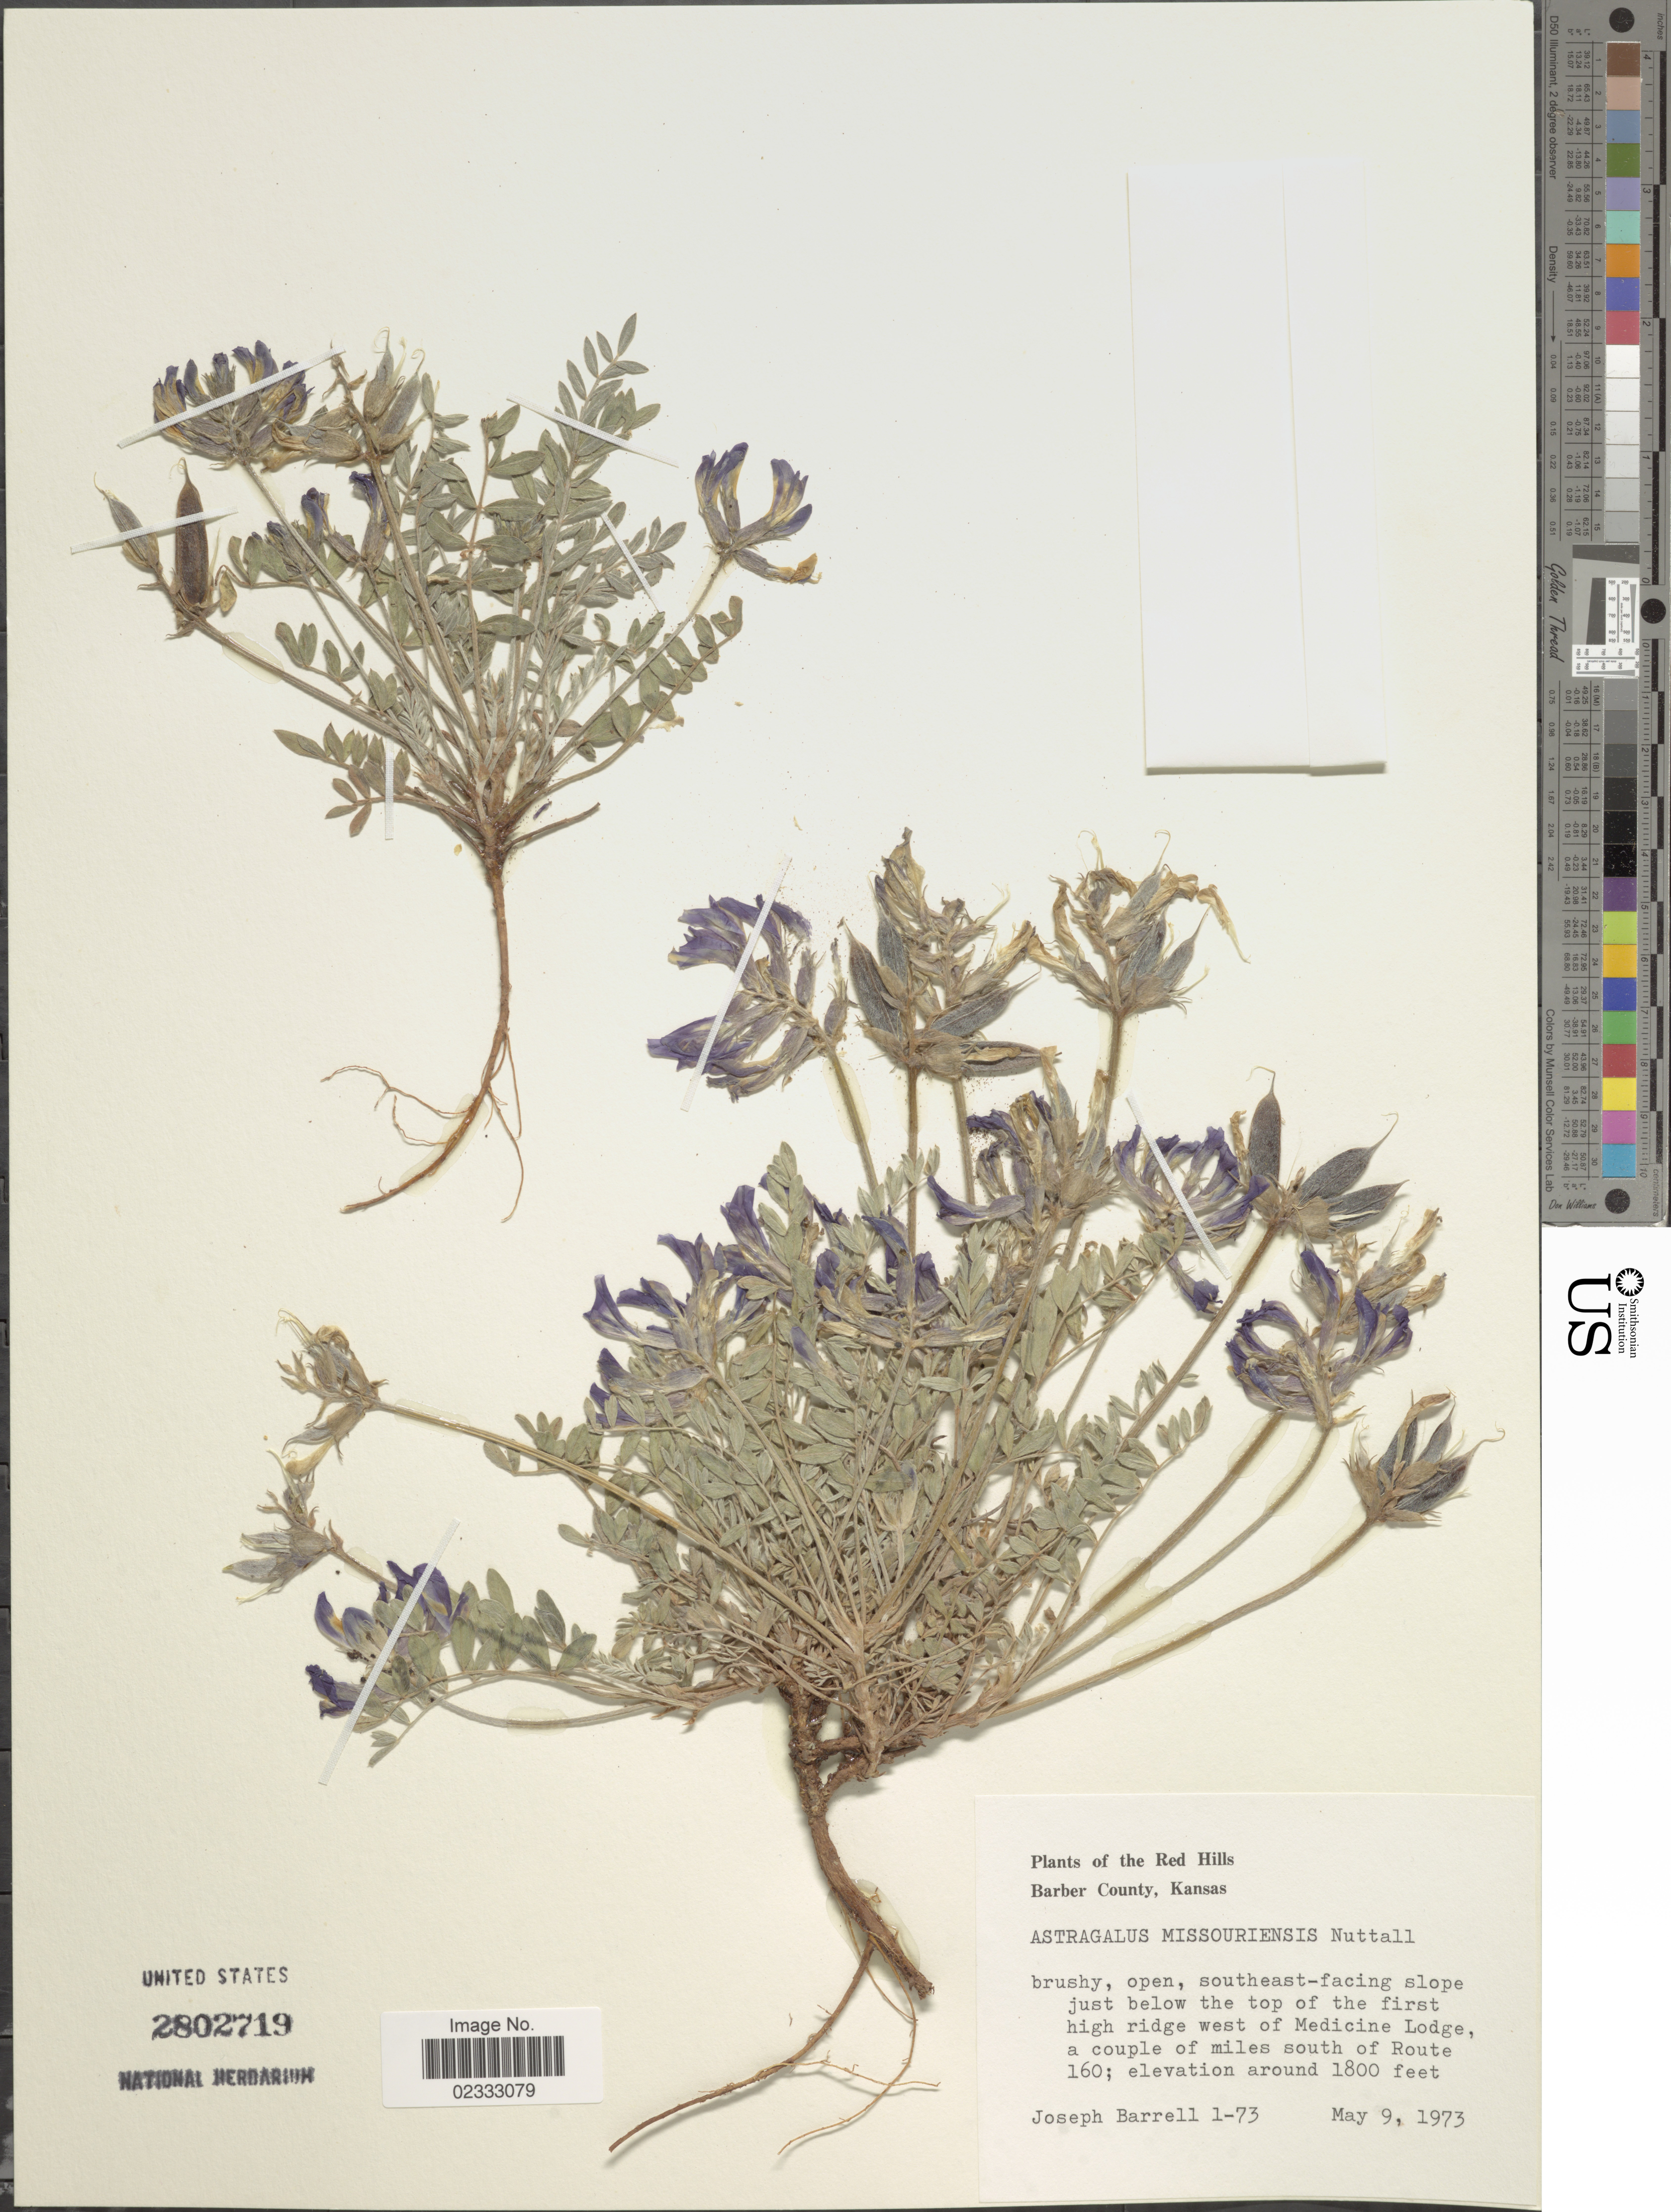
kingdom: Plantae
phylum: Tracheophyta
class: Magnoliopsida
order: Fabales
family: Fabaceae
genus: Astragalus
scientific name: Astragalus missouriensis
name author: Nutt.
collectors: J. Barrell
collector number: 1-73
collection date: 1973-05-09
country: United States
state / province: Kansas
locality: Red Hills. Barber County, Kansas. southeast-facing slope just below the top of the first high ridge west of Medicine Lodge, a couple of miles south of Route 160.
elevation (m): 549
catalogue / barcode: US 2802719